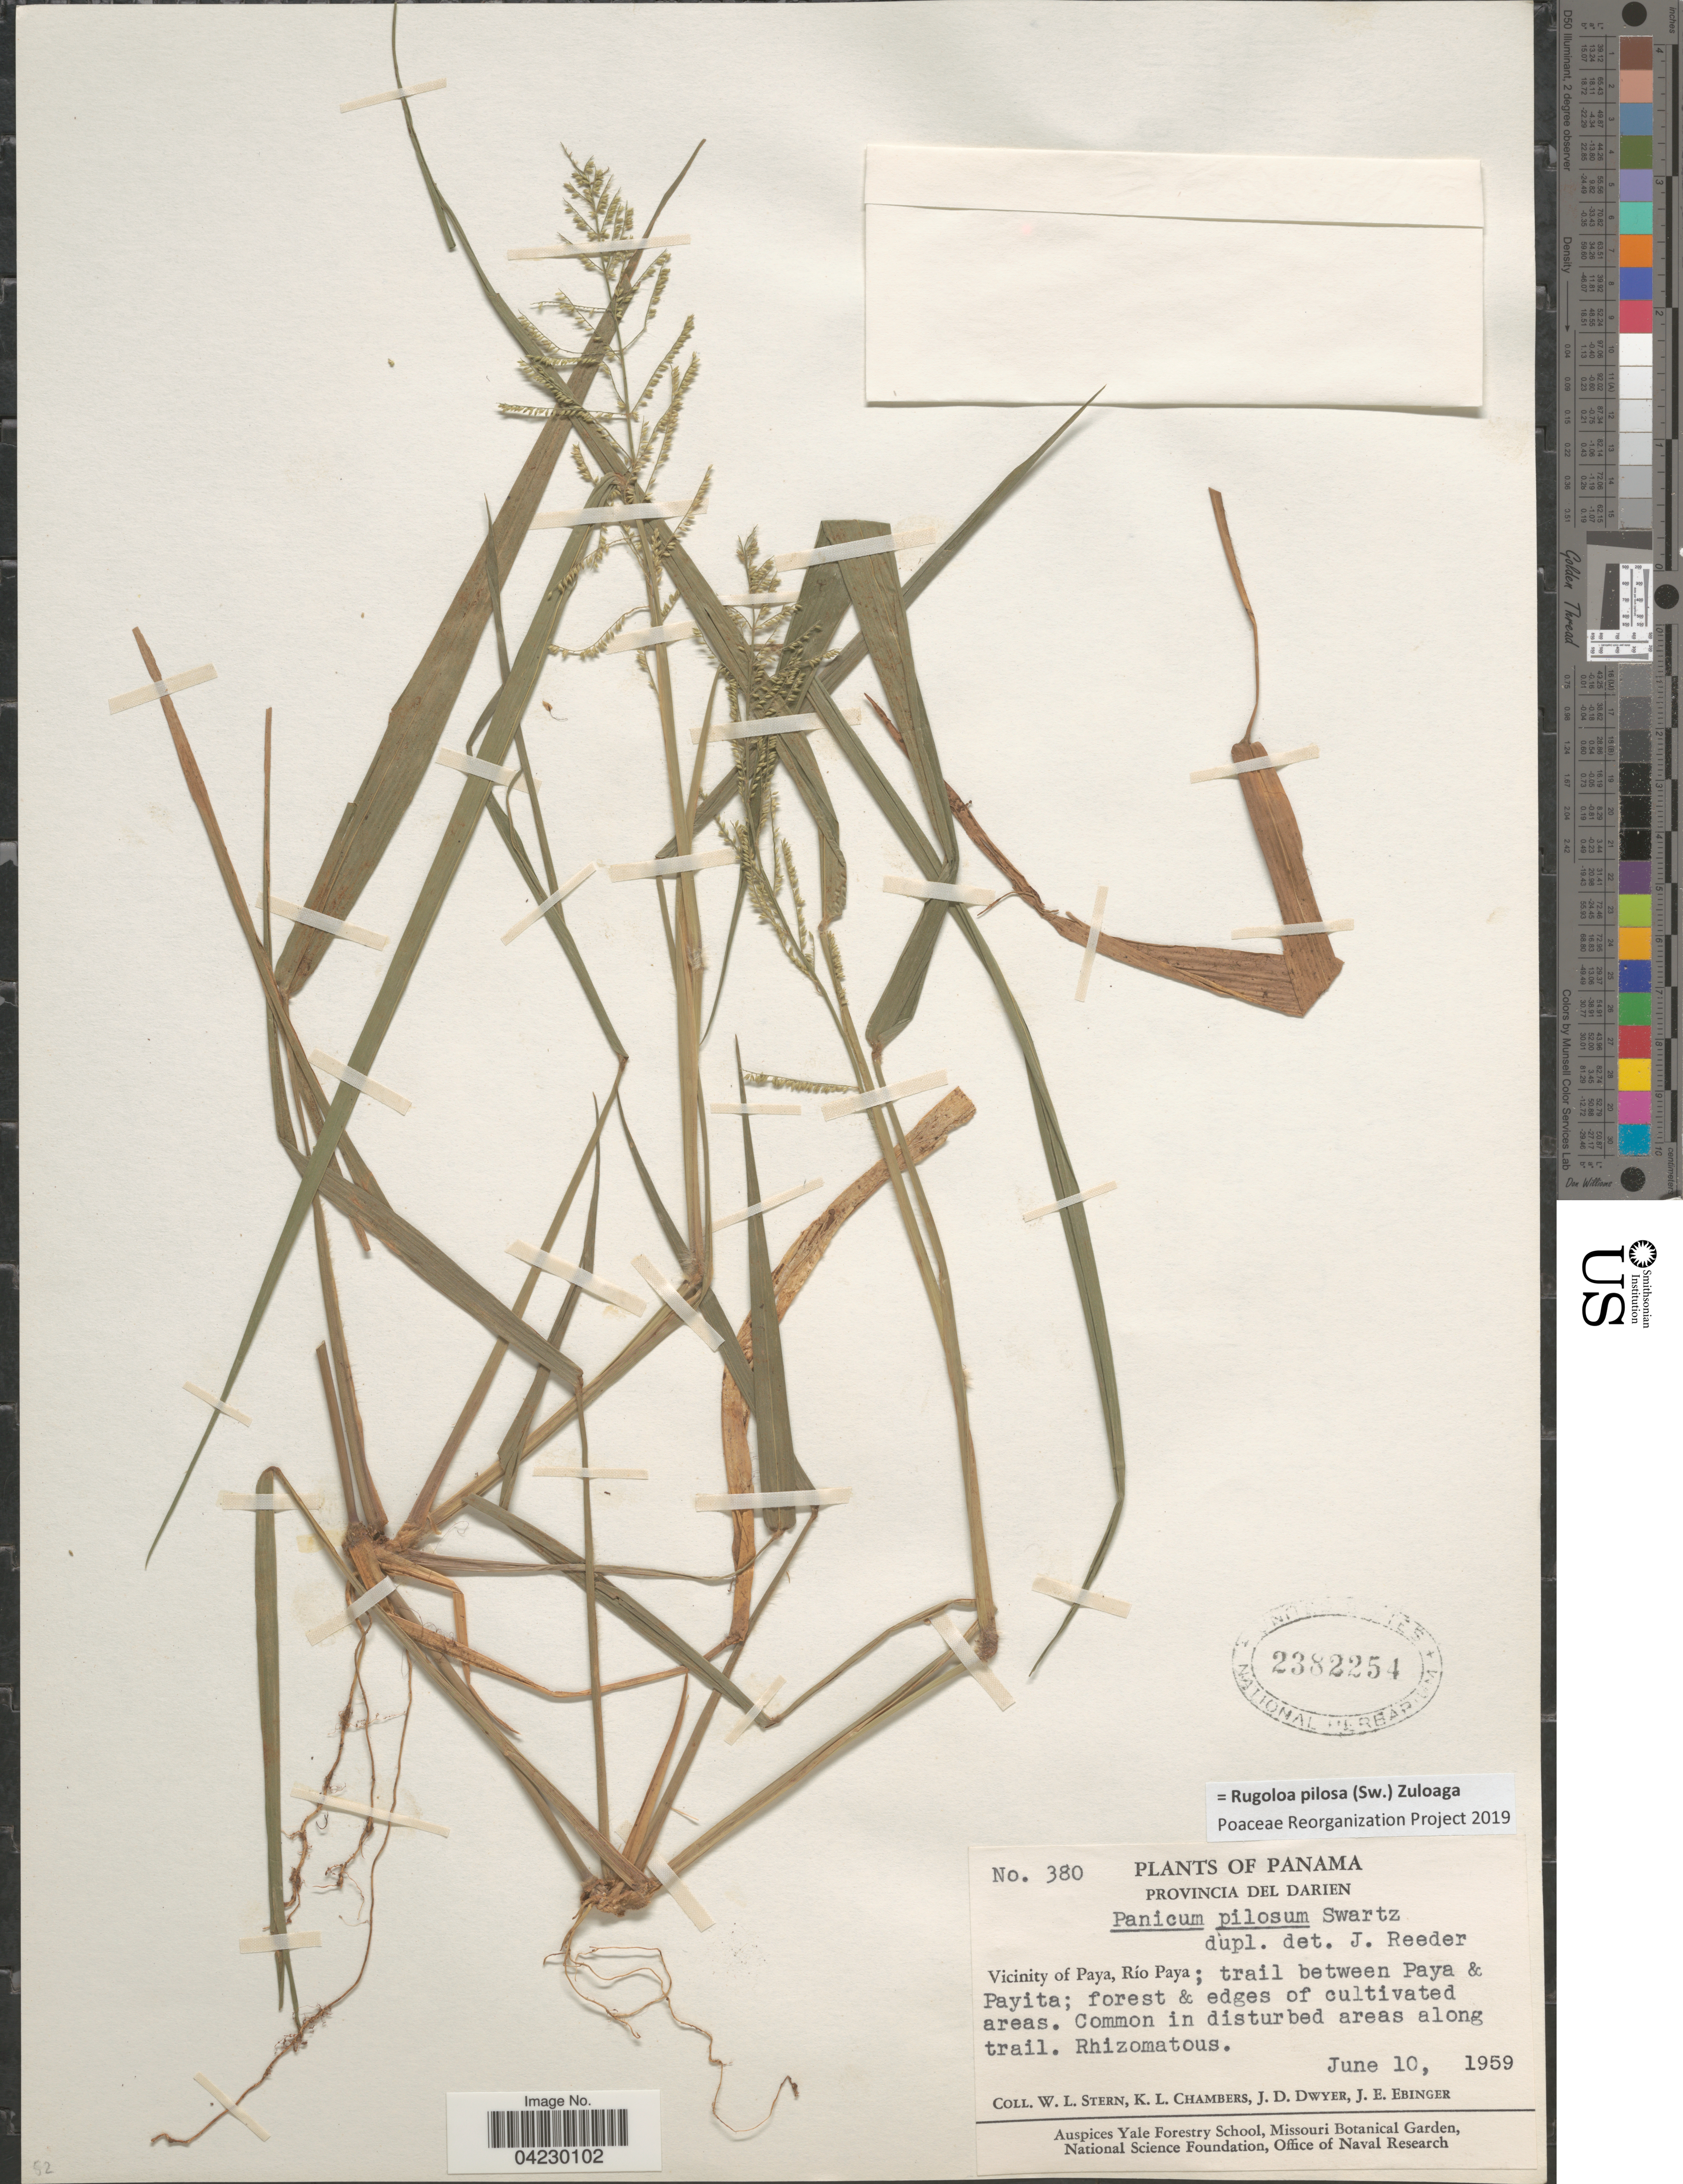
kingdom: Plantae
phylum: Tracheophyta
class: Liliopsida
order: Poales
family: Poaceae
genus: Rugoloa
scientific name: Rugoloa pilosa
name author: (Sw.) Zuloaga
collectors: W. L. Stern, K. Chambers, J. D. Dwyer & J. Ebinger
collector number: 380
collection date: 1959-06-10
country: Panama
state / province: Darien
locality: Vicinity of Paya, Río Paya; trail between Paya & Payita; forest & edges of cultivated areas. Office of Naval Research [unsure placement]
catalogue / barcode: US 2382254